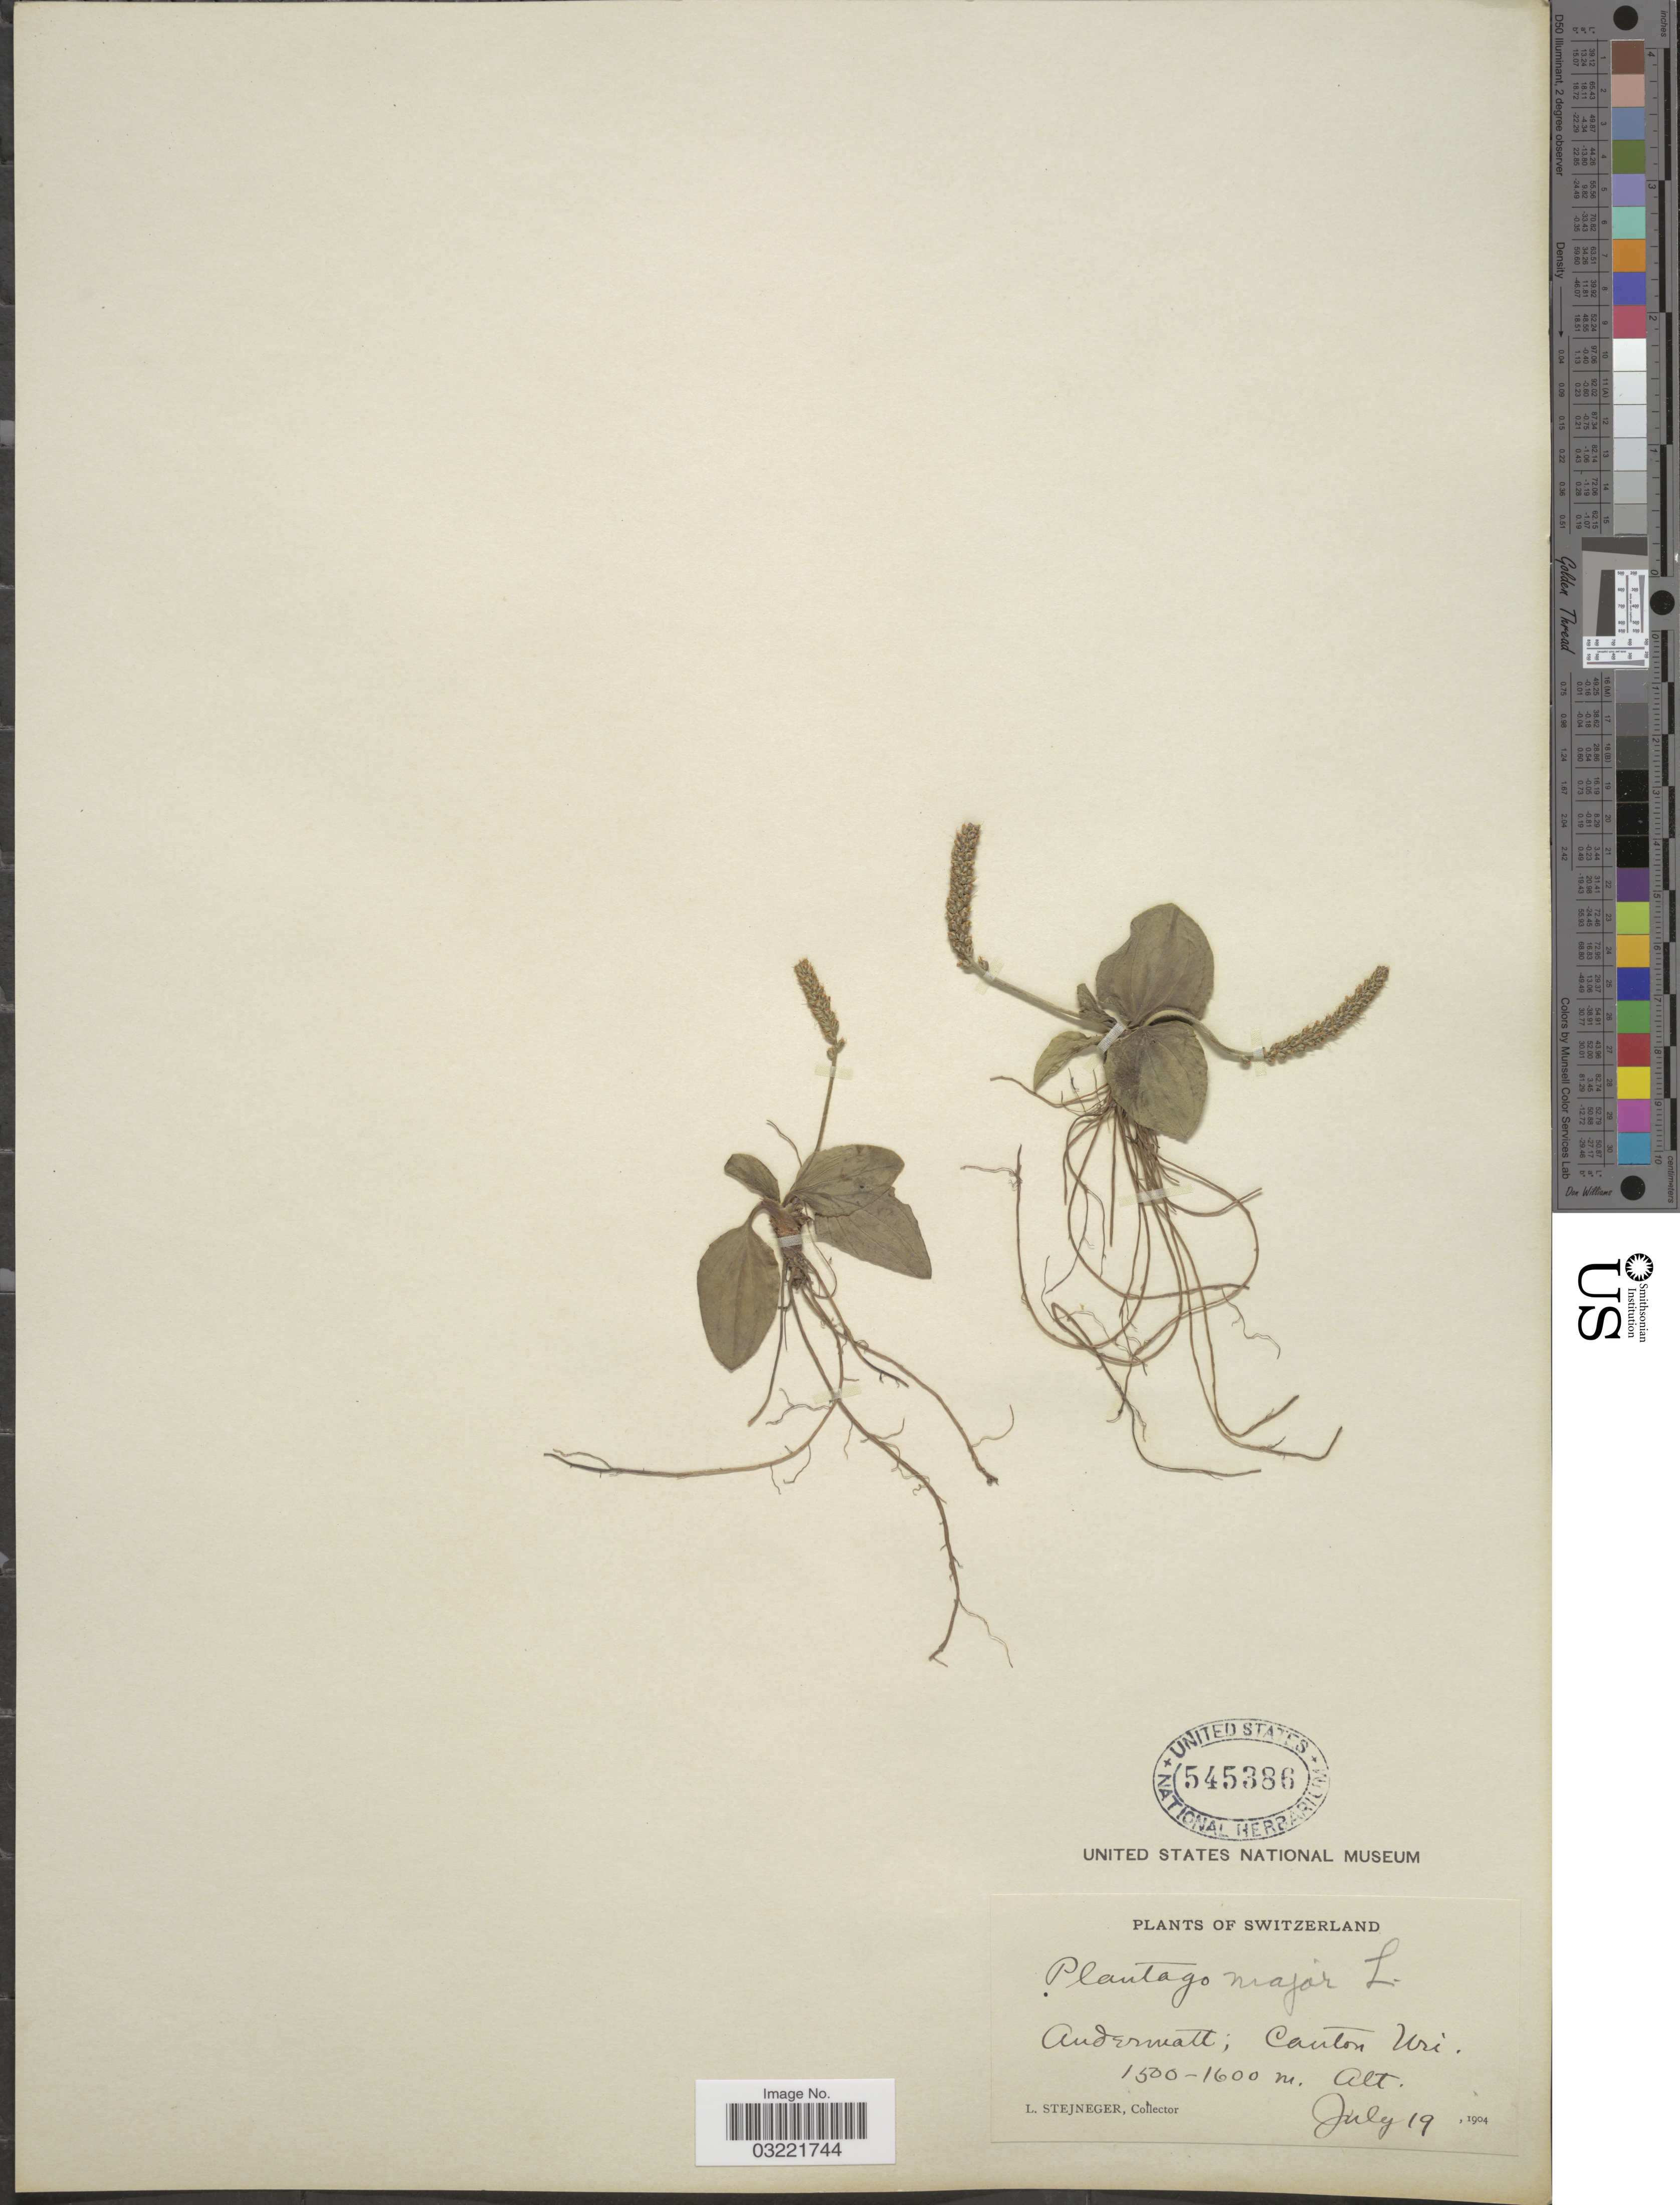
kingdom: Plantae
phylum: Tracheophyta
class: Magnoliopsida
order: Lamiales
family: Plantaginaceae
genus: Plantago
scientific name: Plantago major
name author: L.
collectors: L. Stejneger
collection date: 1904-07-19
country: Switzerland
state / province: Uri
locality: Andermatt; Canton Uri.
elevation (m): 1500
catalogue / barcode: US 545386